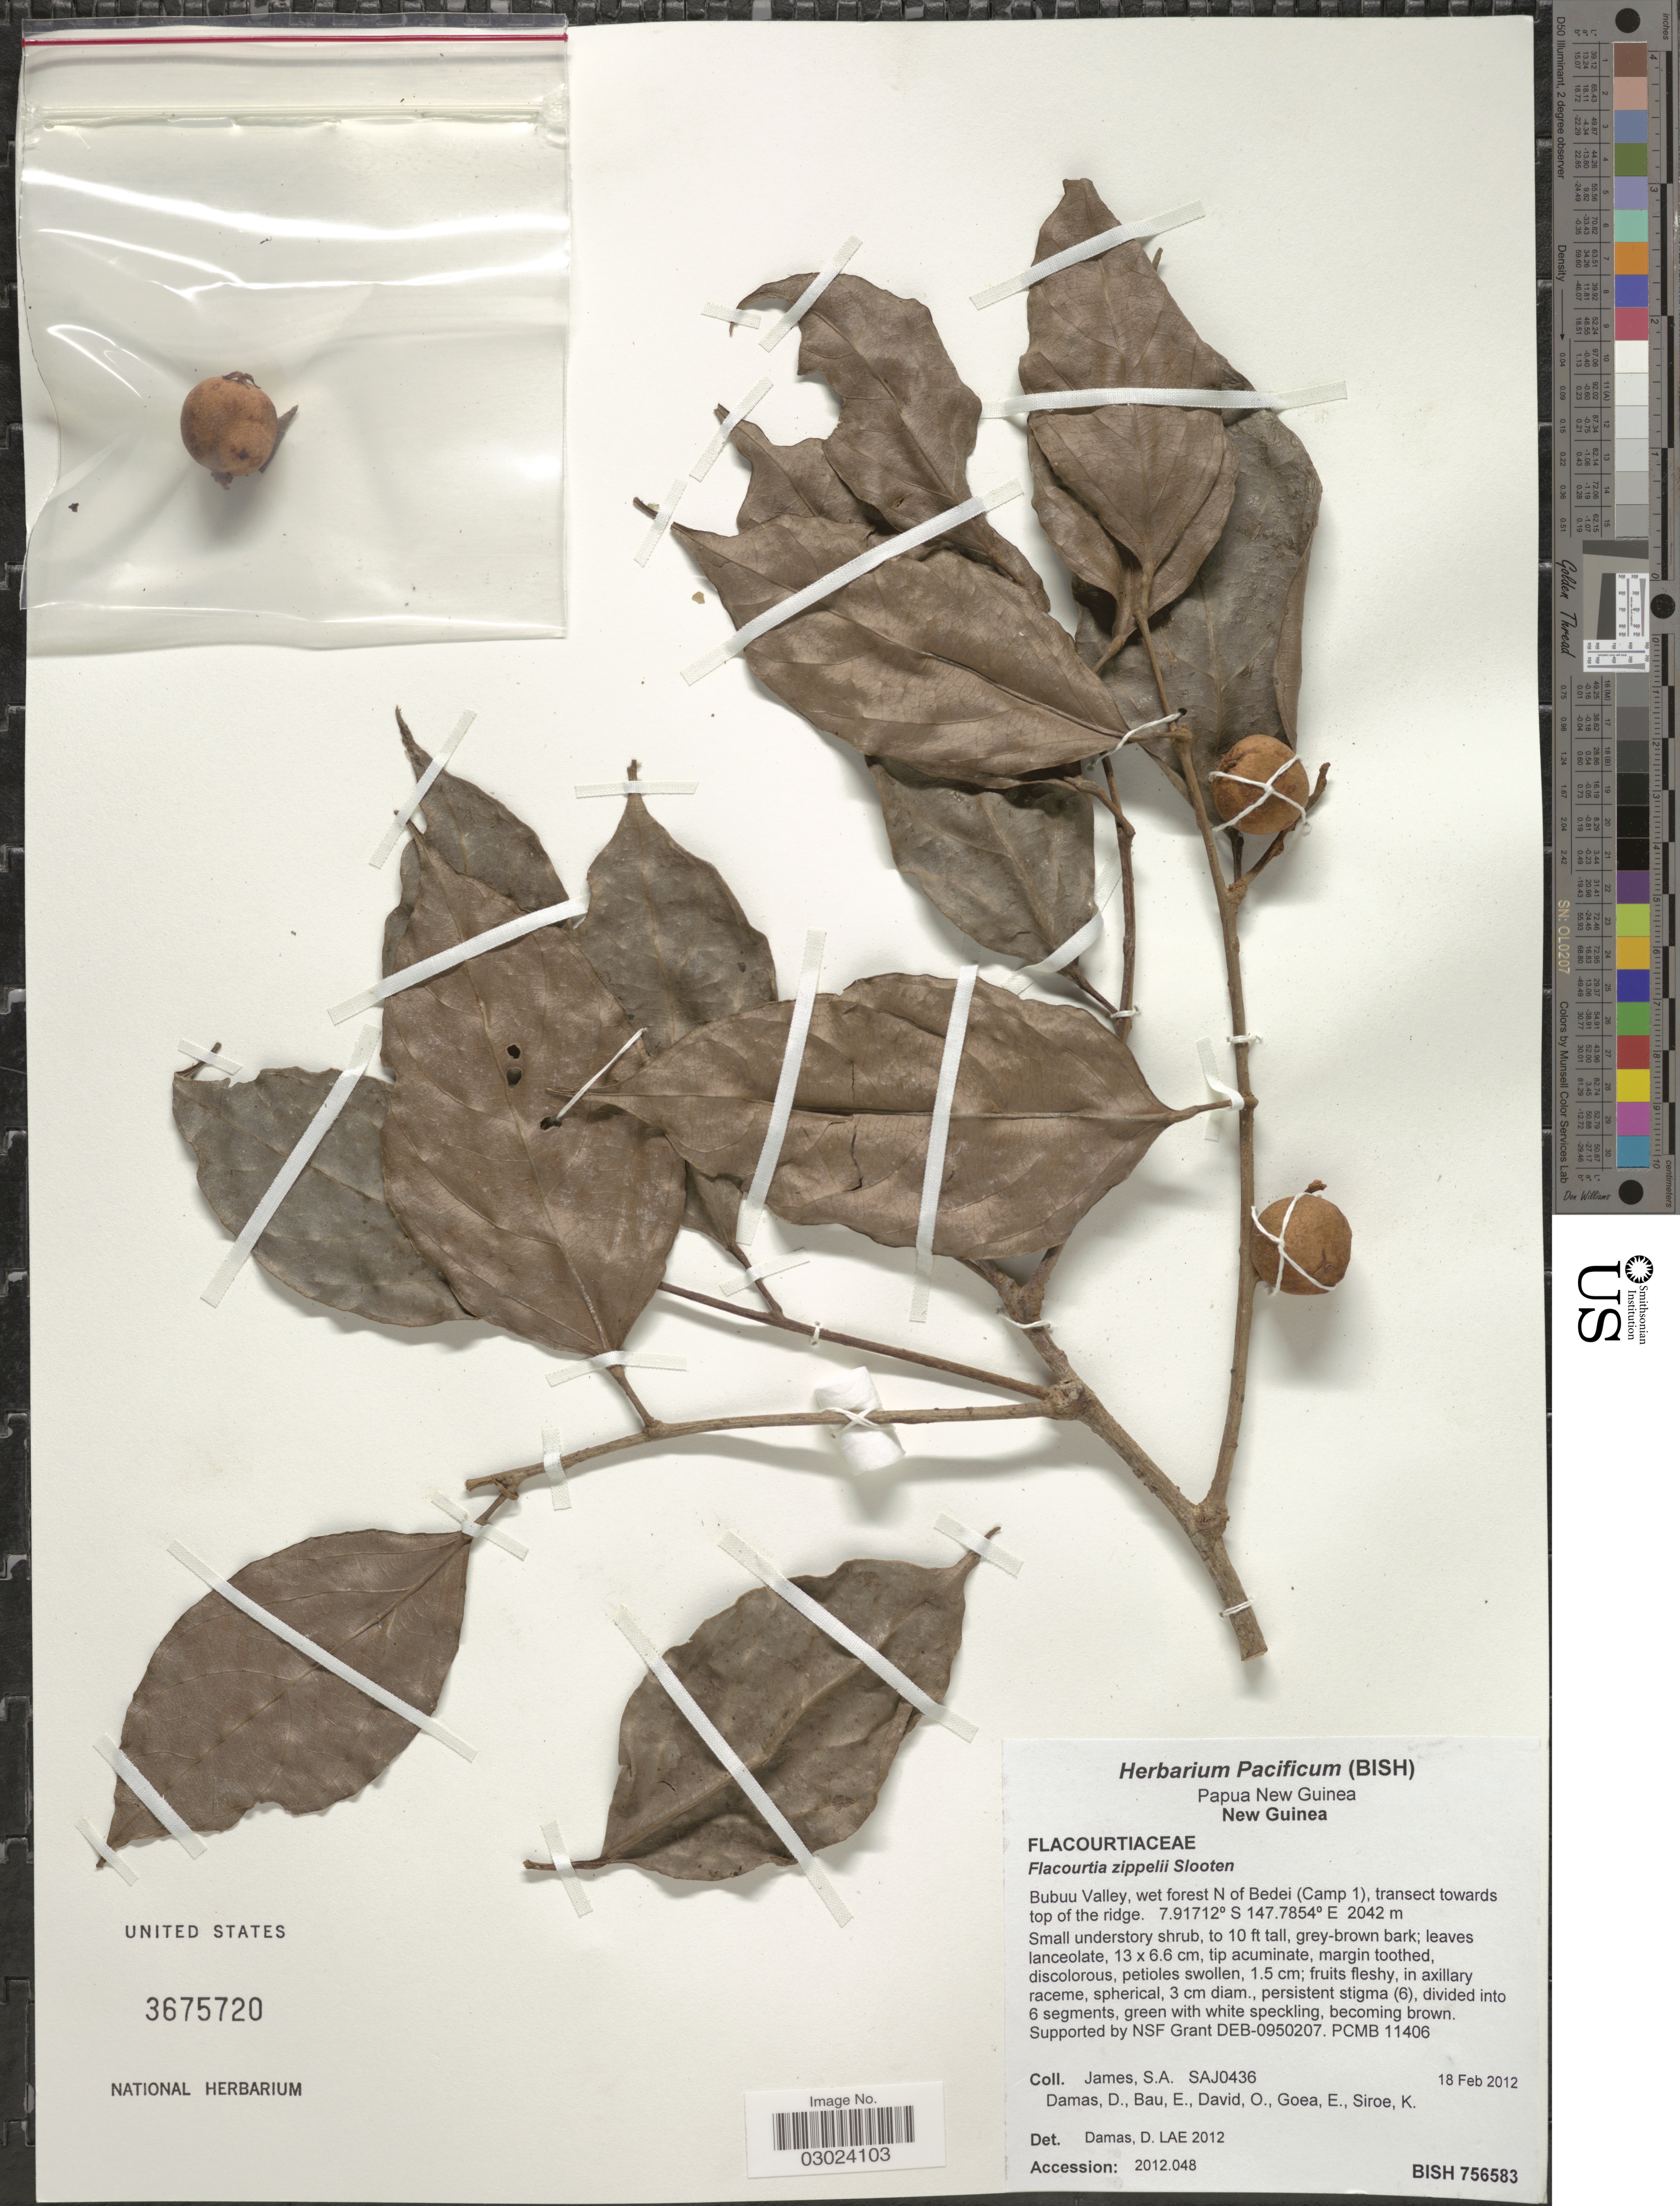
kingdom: Plantae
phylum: Tracheophyta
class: Magnoliopsida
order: Malpighiales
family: Salicaceae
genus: Flacourtia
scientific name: Flacourtia zippelii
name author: Slooten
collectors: S. James, D. Damas, E. Bau, O. David & et al.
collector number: SAJ0436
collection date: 2012-02-18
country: Papua New Guinea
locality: New Guinea. Bubuu Valley, wet forest N of Bedei (Camp 1), transect towards top of the ridge.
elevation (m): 2042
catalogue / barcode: US 3675720